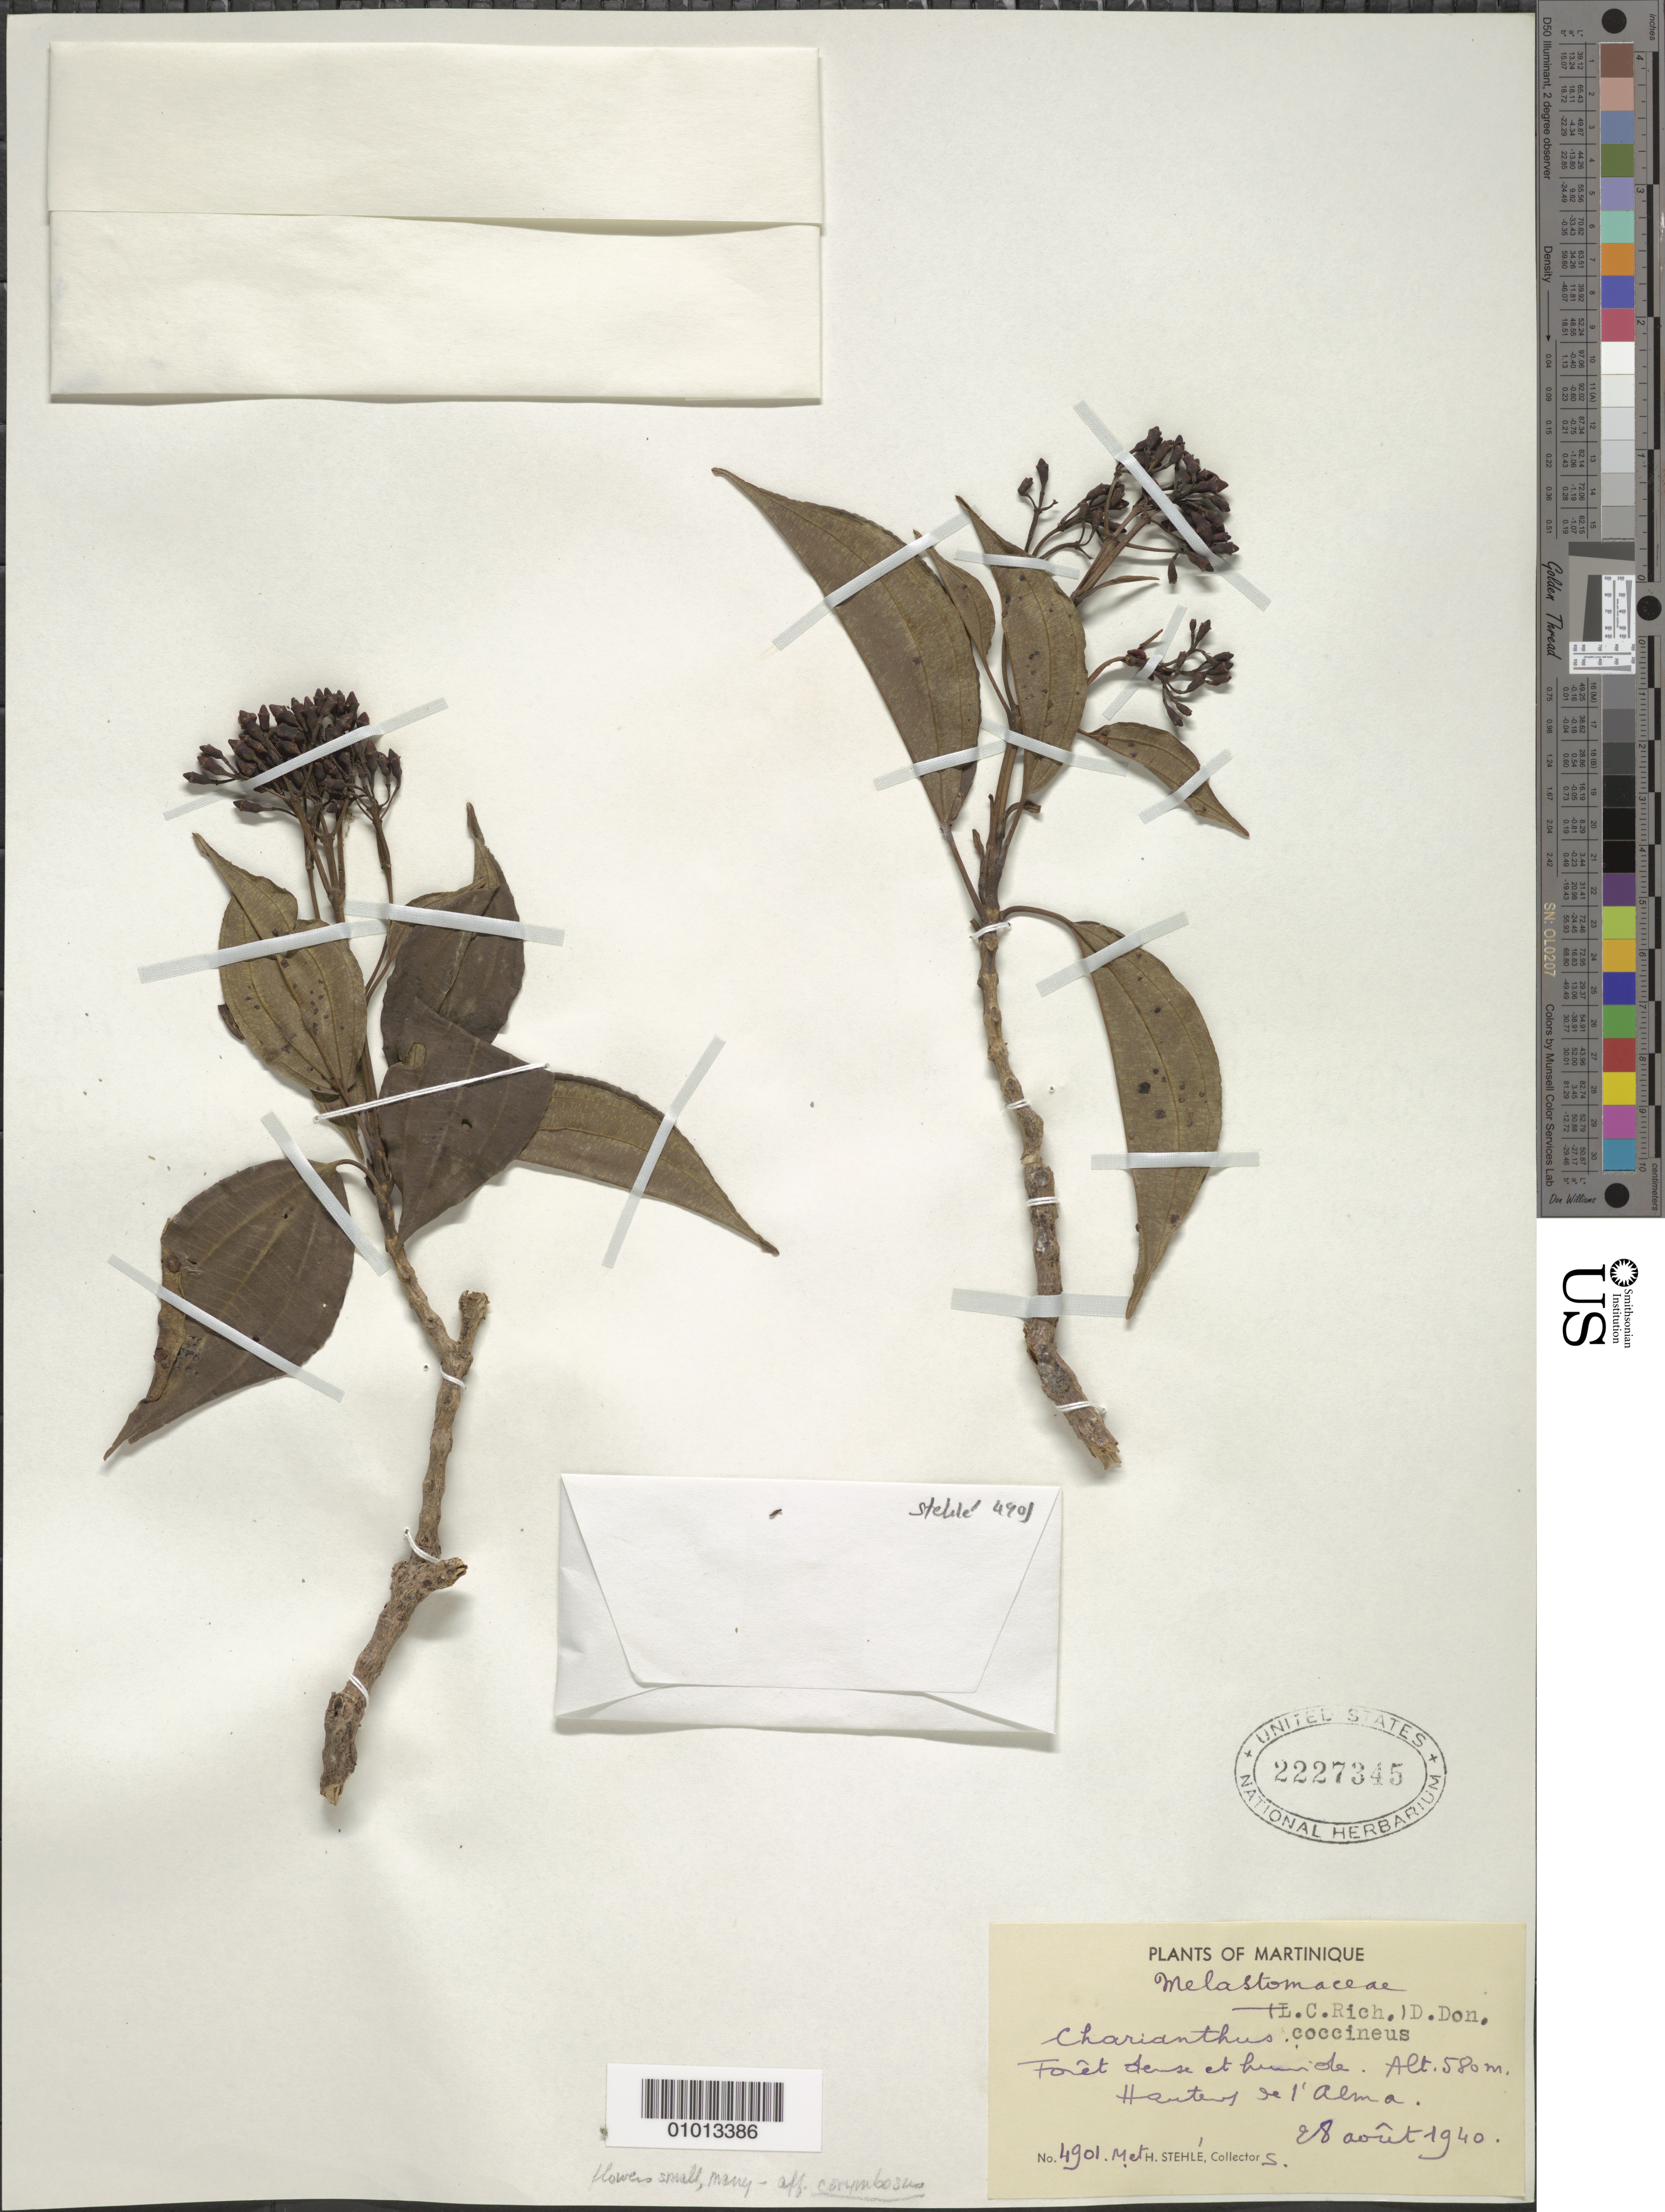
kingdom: Plantae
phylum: Tracheophyta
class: Magnoliopsida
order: Myrtales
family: Melastomataceae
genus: Charianthus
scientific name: Charianthus corymbosus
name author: (Rich.) Cogn.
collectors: H. Stehlé & M. Stehlé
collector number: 4901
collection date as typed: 28 Aug 1940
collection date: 1940-08-28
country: Martinique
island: Martinique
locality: Haute de l'Alma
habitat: Forêt dense et humide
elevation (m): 580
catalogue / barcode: US 2227345